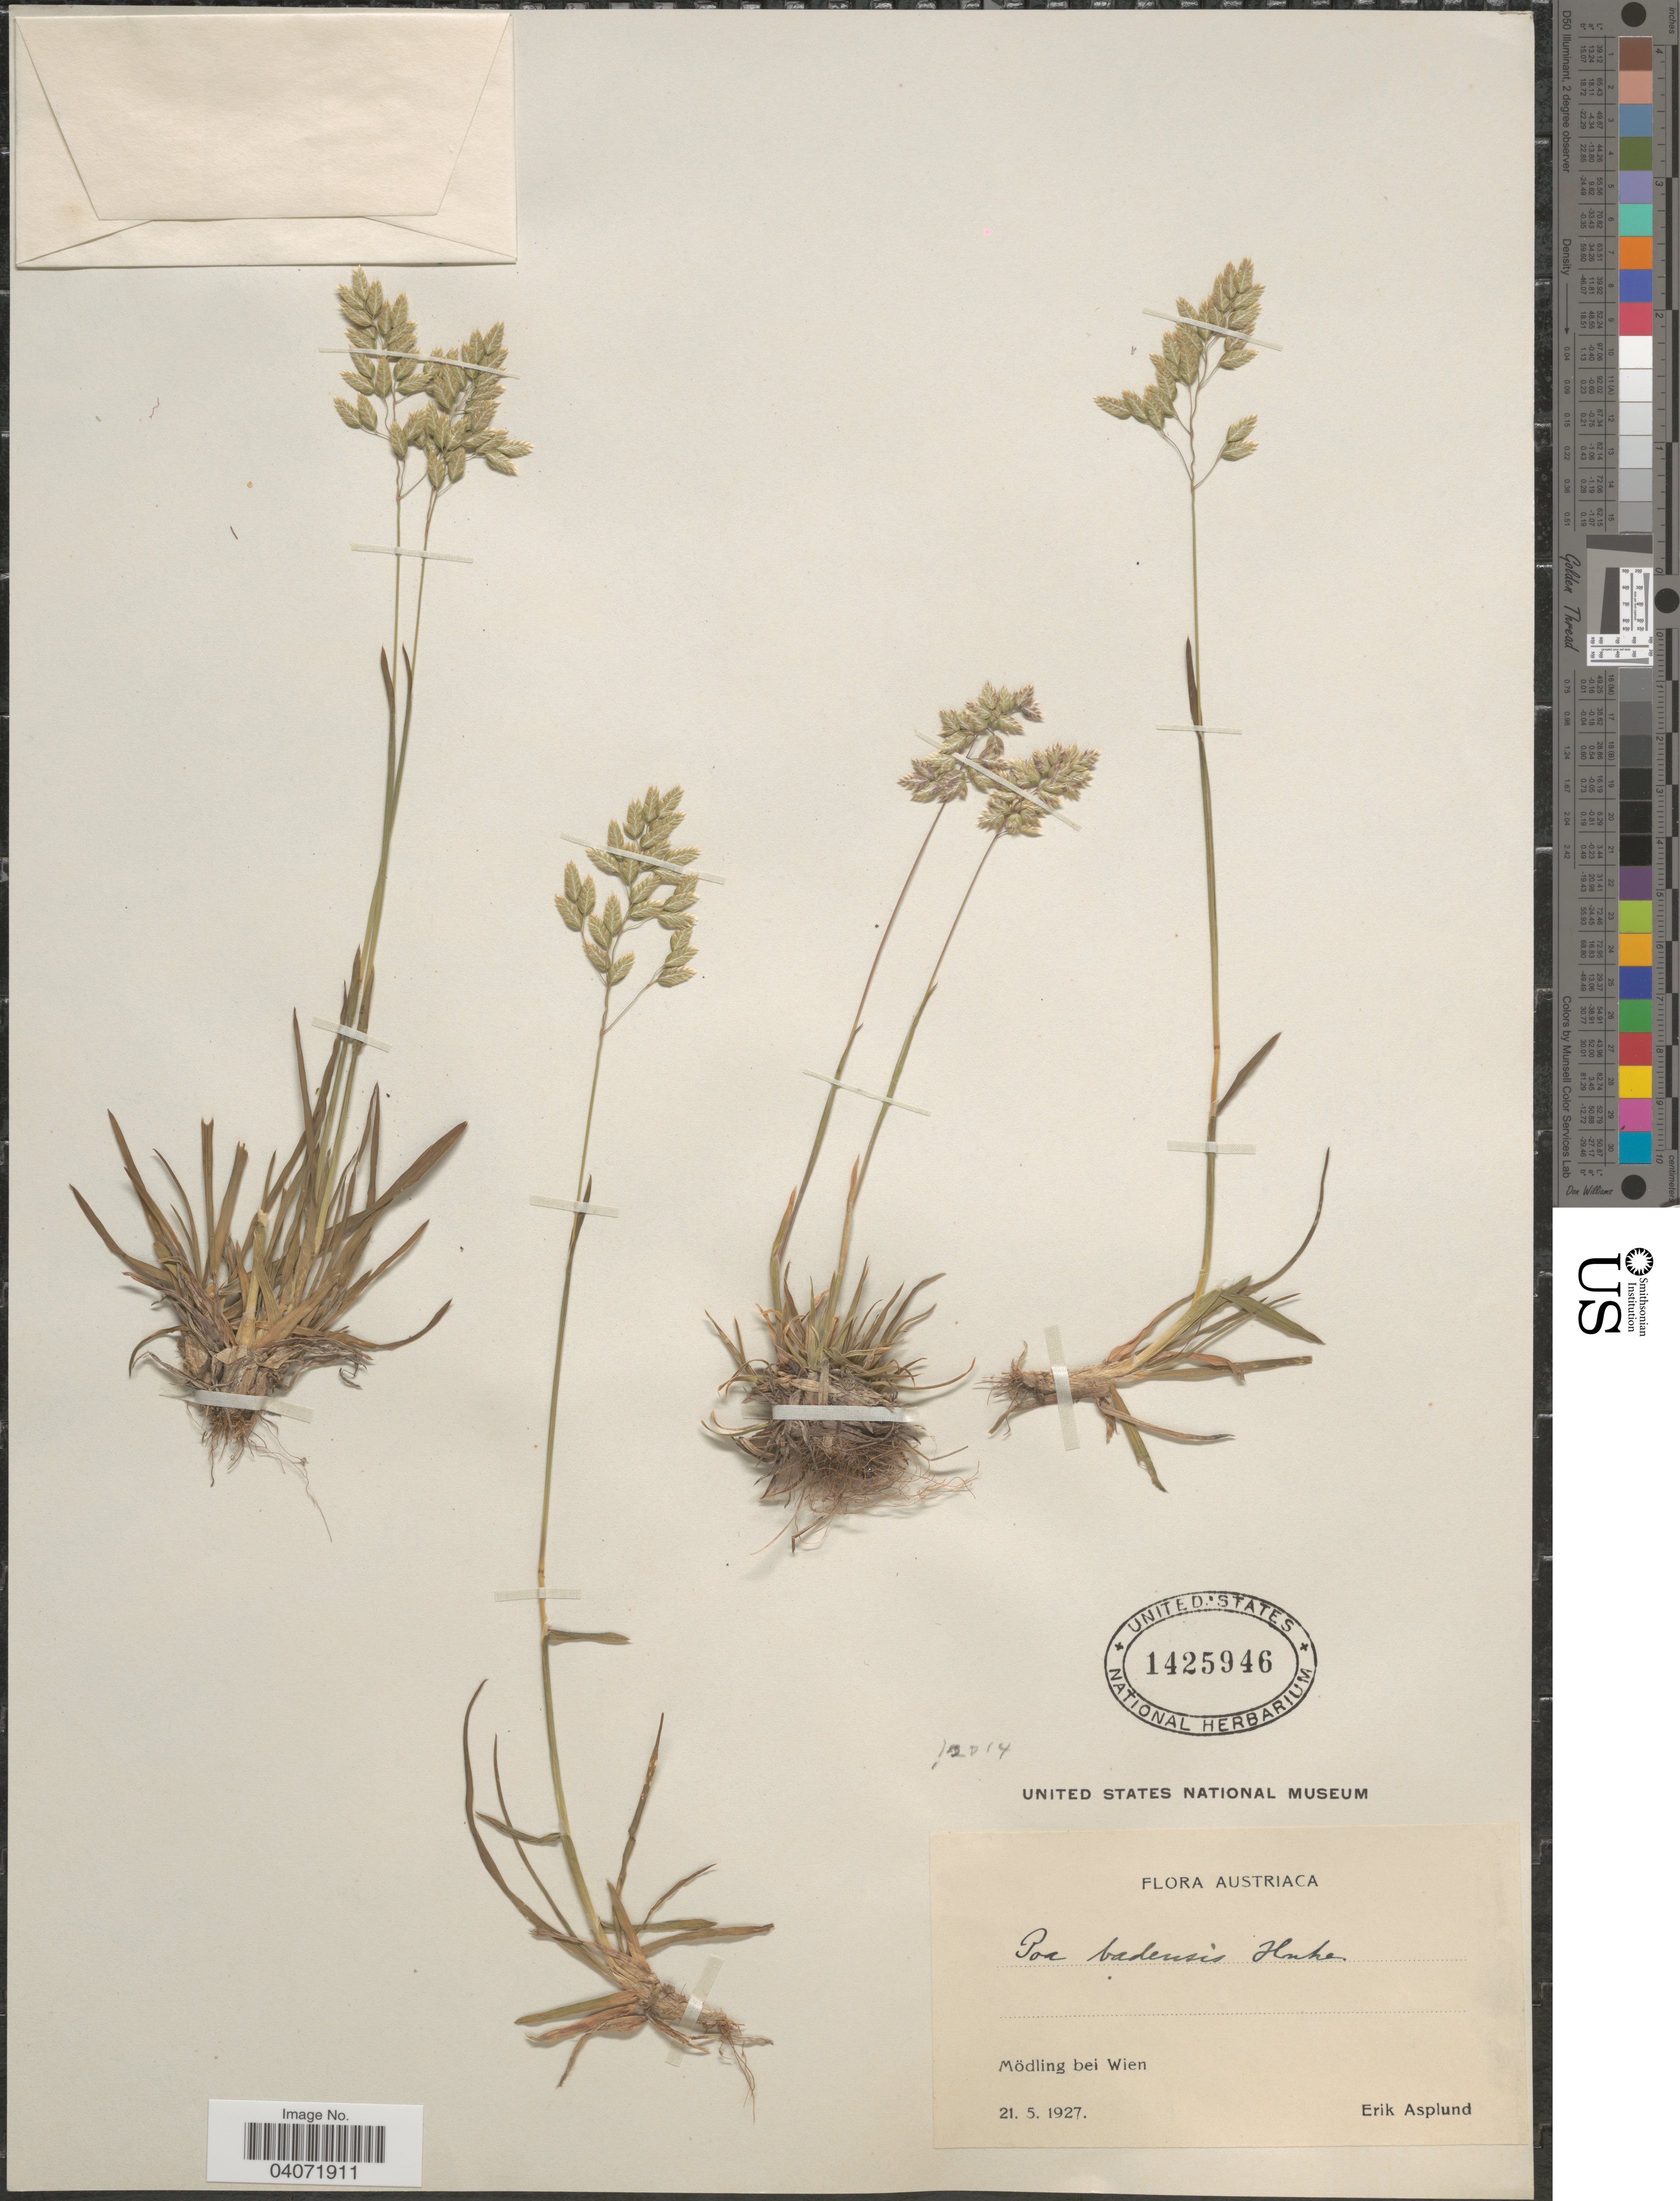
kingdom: Plantae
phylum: Tracheophyta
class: Liliopsida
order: Poales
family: Poaceae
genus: Poa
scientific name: Poa badensis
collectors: E. Asplund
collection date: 1927-05-21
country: Austria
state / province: Wien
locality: Austriaca. Mödling bei Wien.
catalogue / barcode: US 1425946